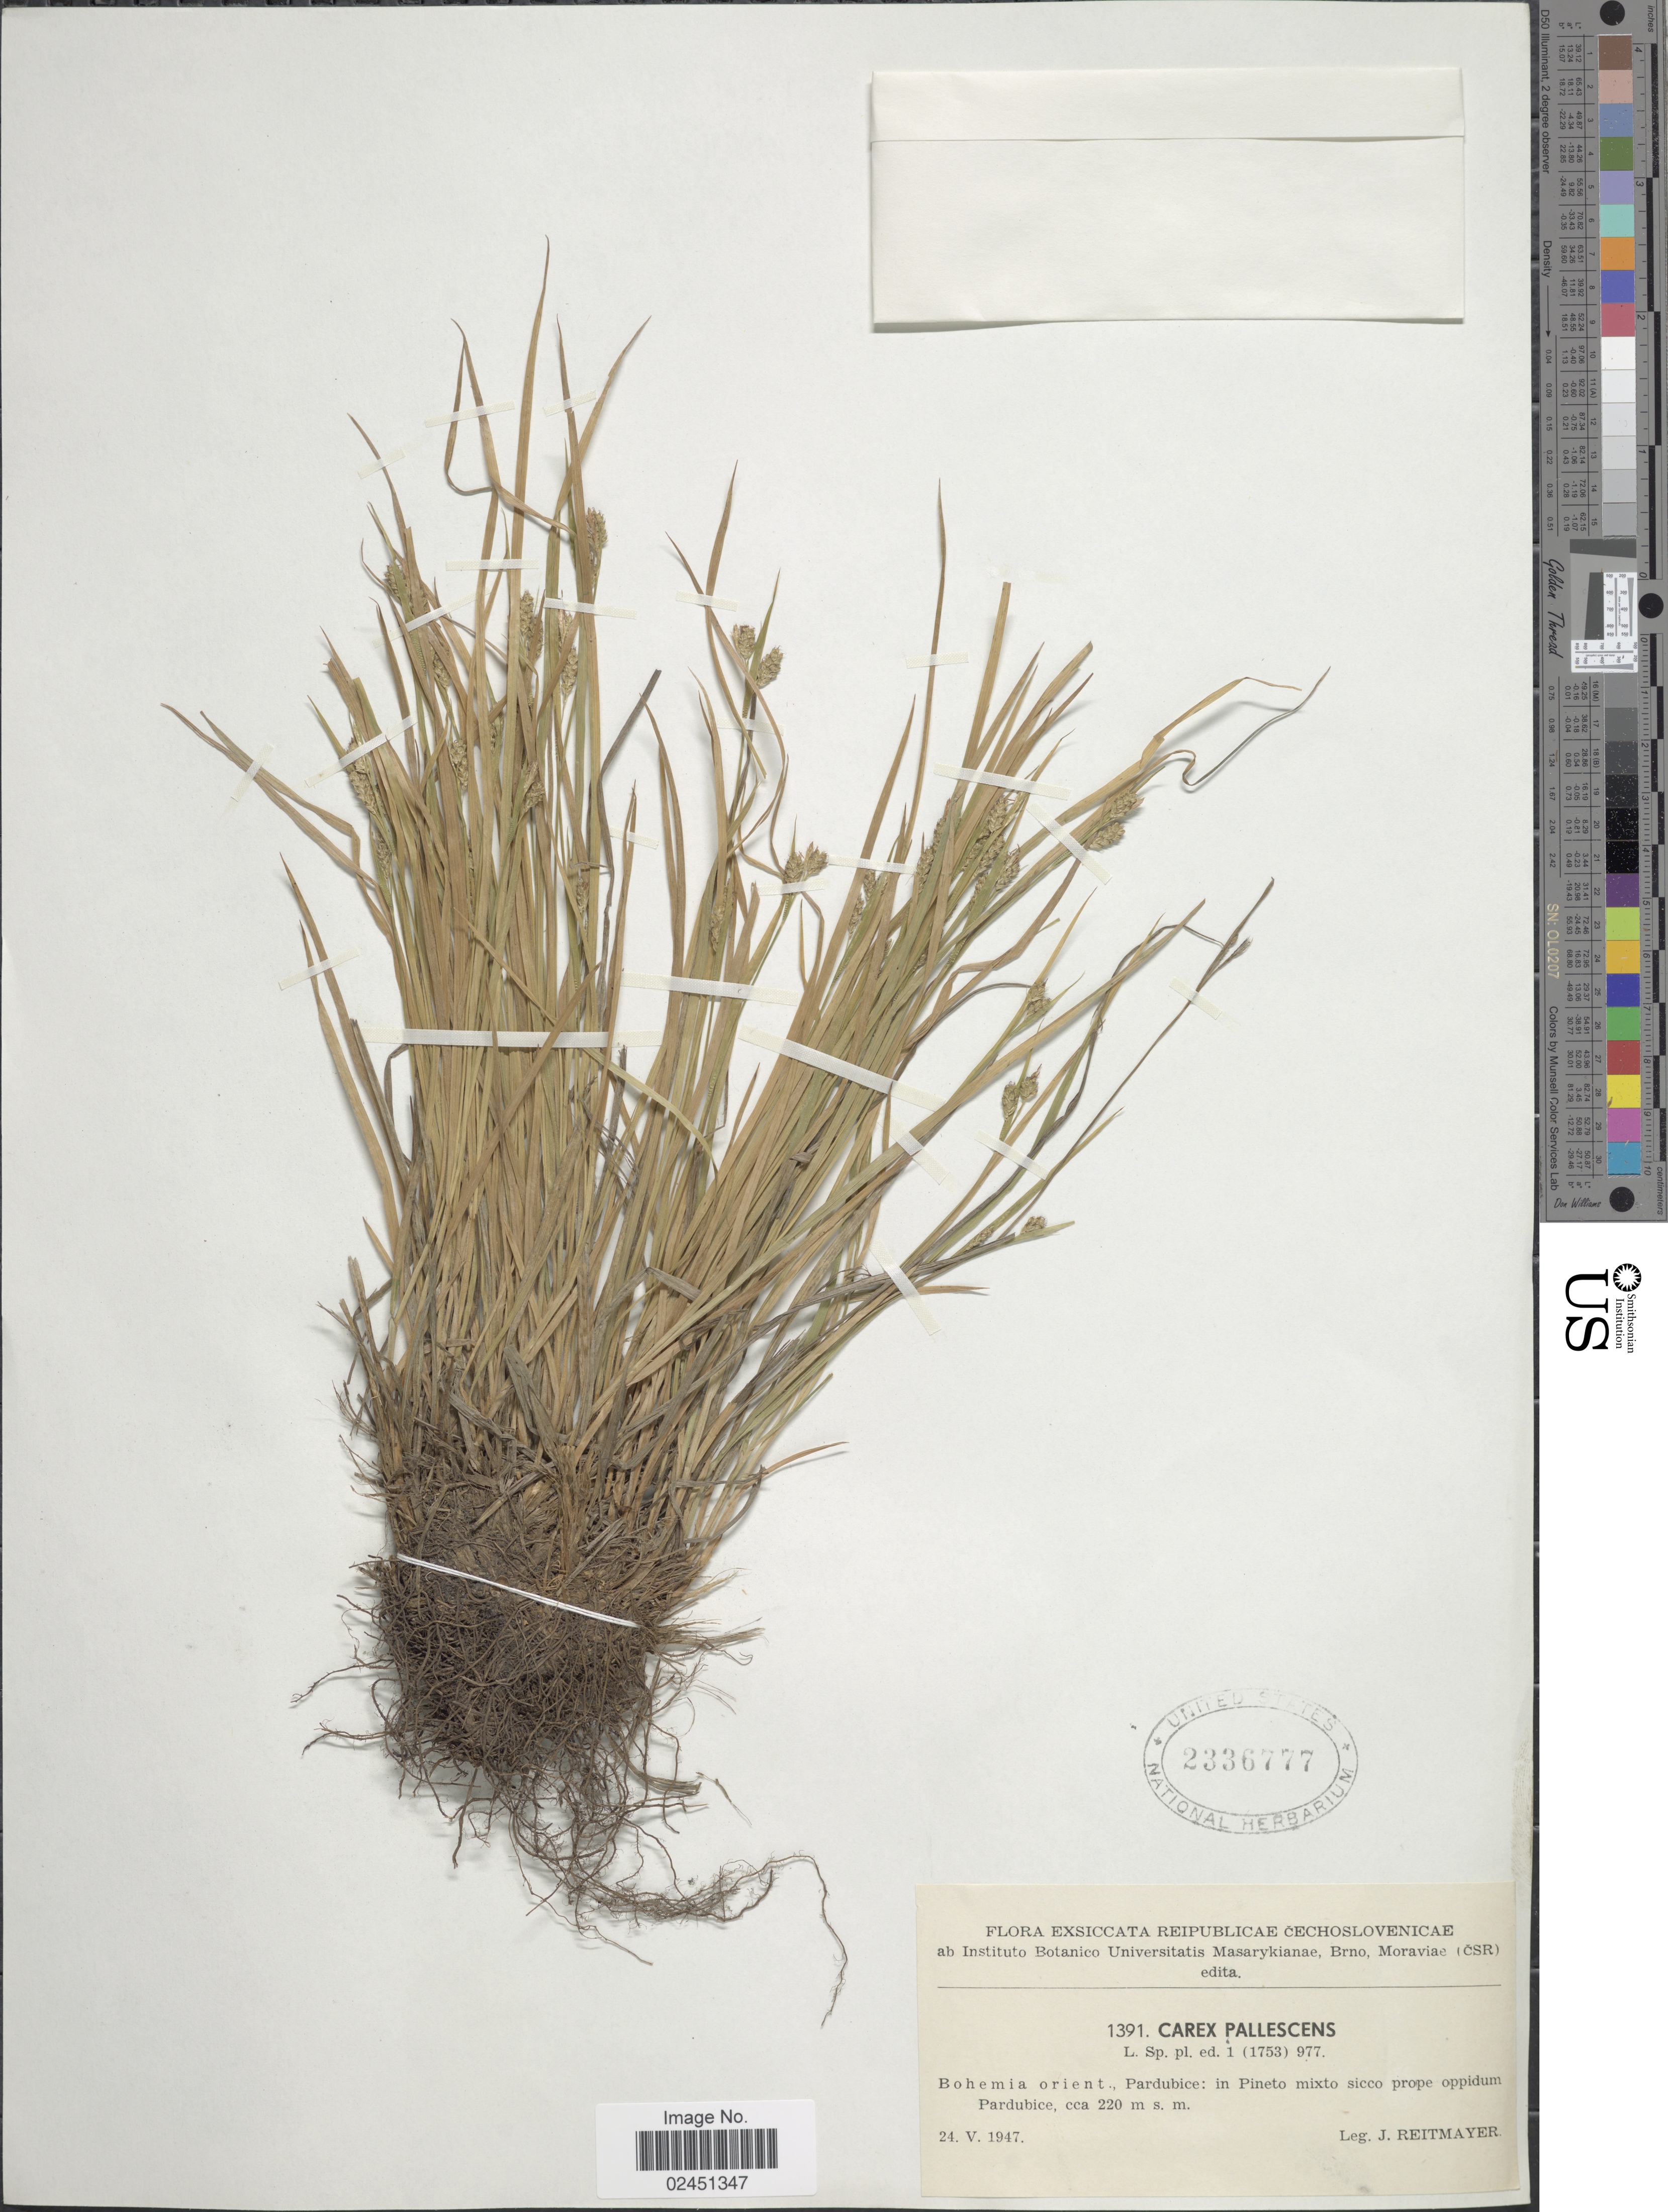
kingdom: Plantae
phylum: Tracheophyta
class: Liliopsida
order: Poales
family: Cyperaceae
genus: Carex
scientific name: Carex pallescens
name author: L.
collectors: J. Reitmayer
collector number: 1391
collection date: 1947-05-24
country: Czechia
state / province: Pardubice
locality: Cechoslovenicae, Bohemia orient., Pardubice: in Pineto mixto sicco prope ppidum Pardubice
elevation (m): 220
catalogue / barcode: US 2336777